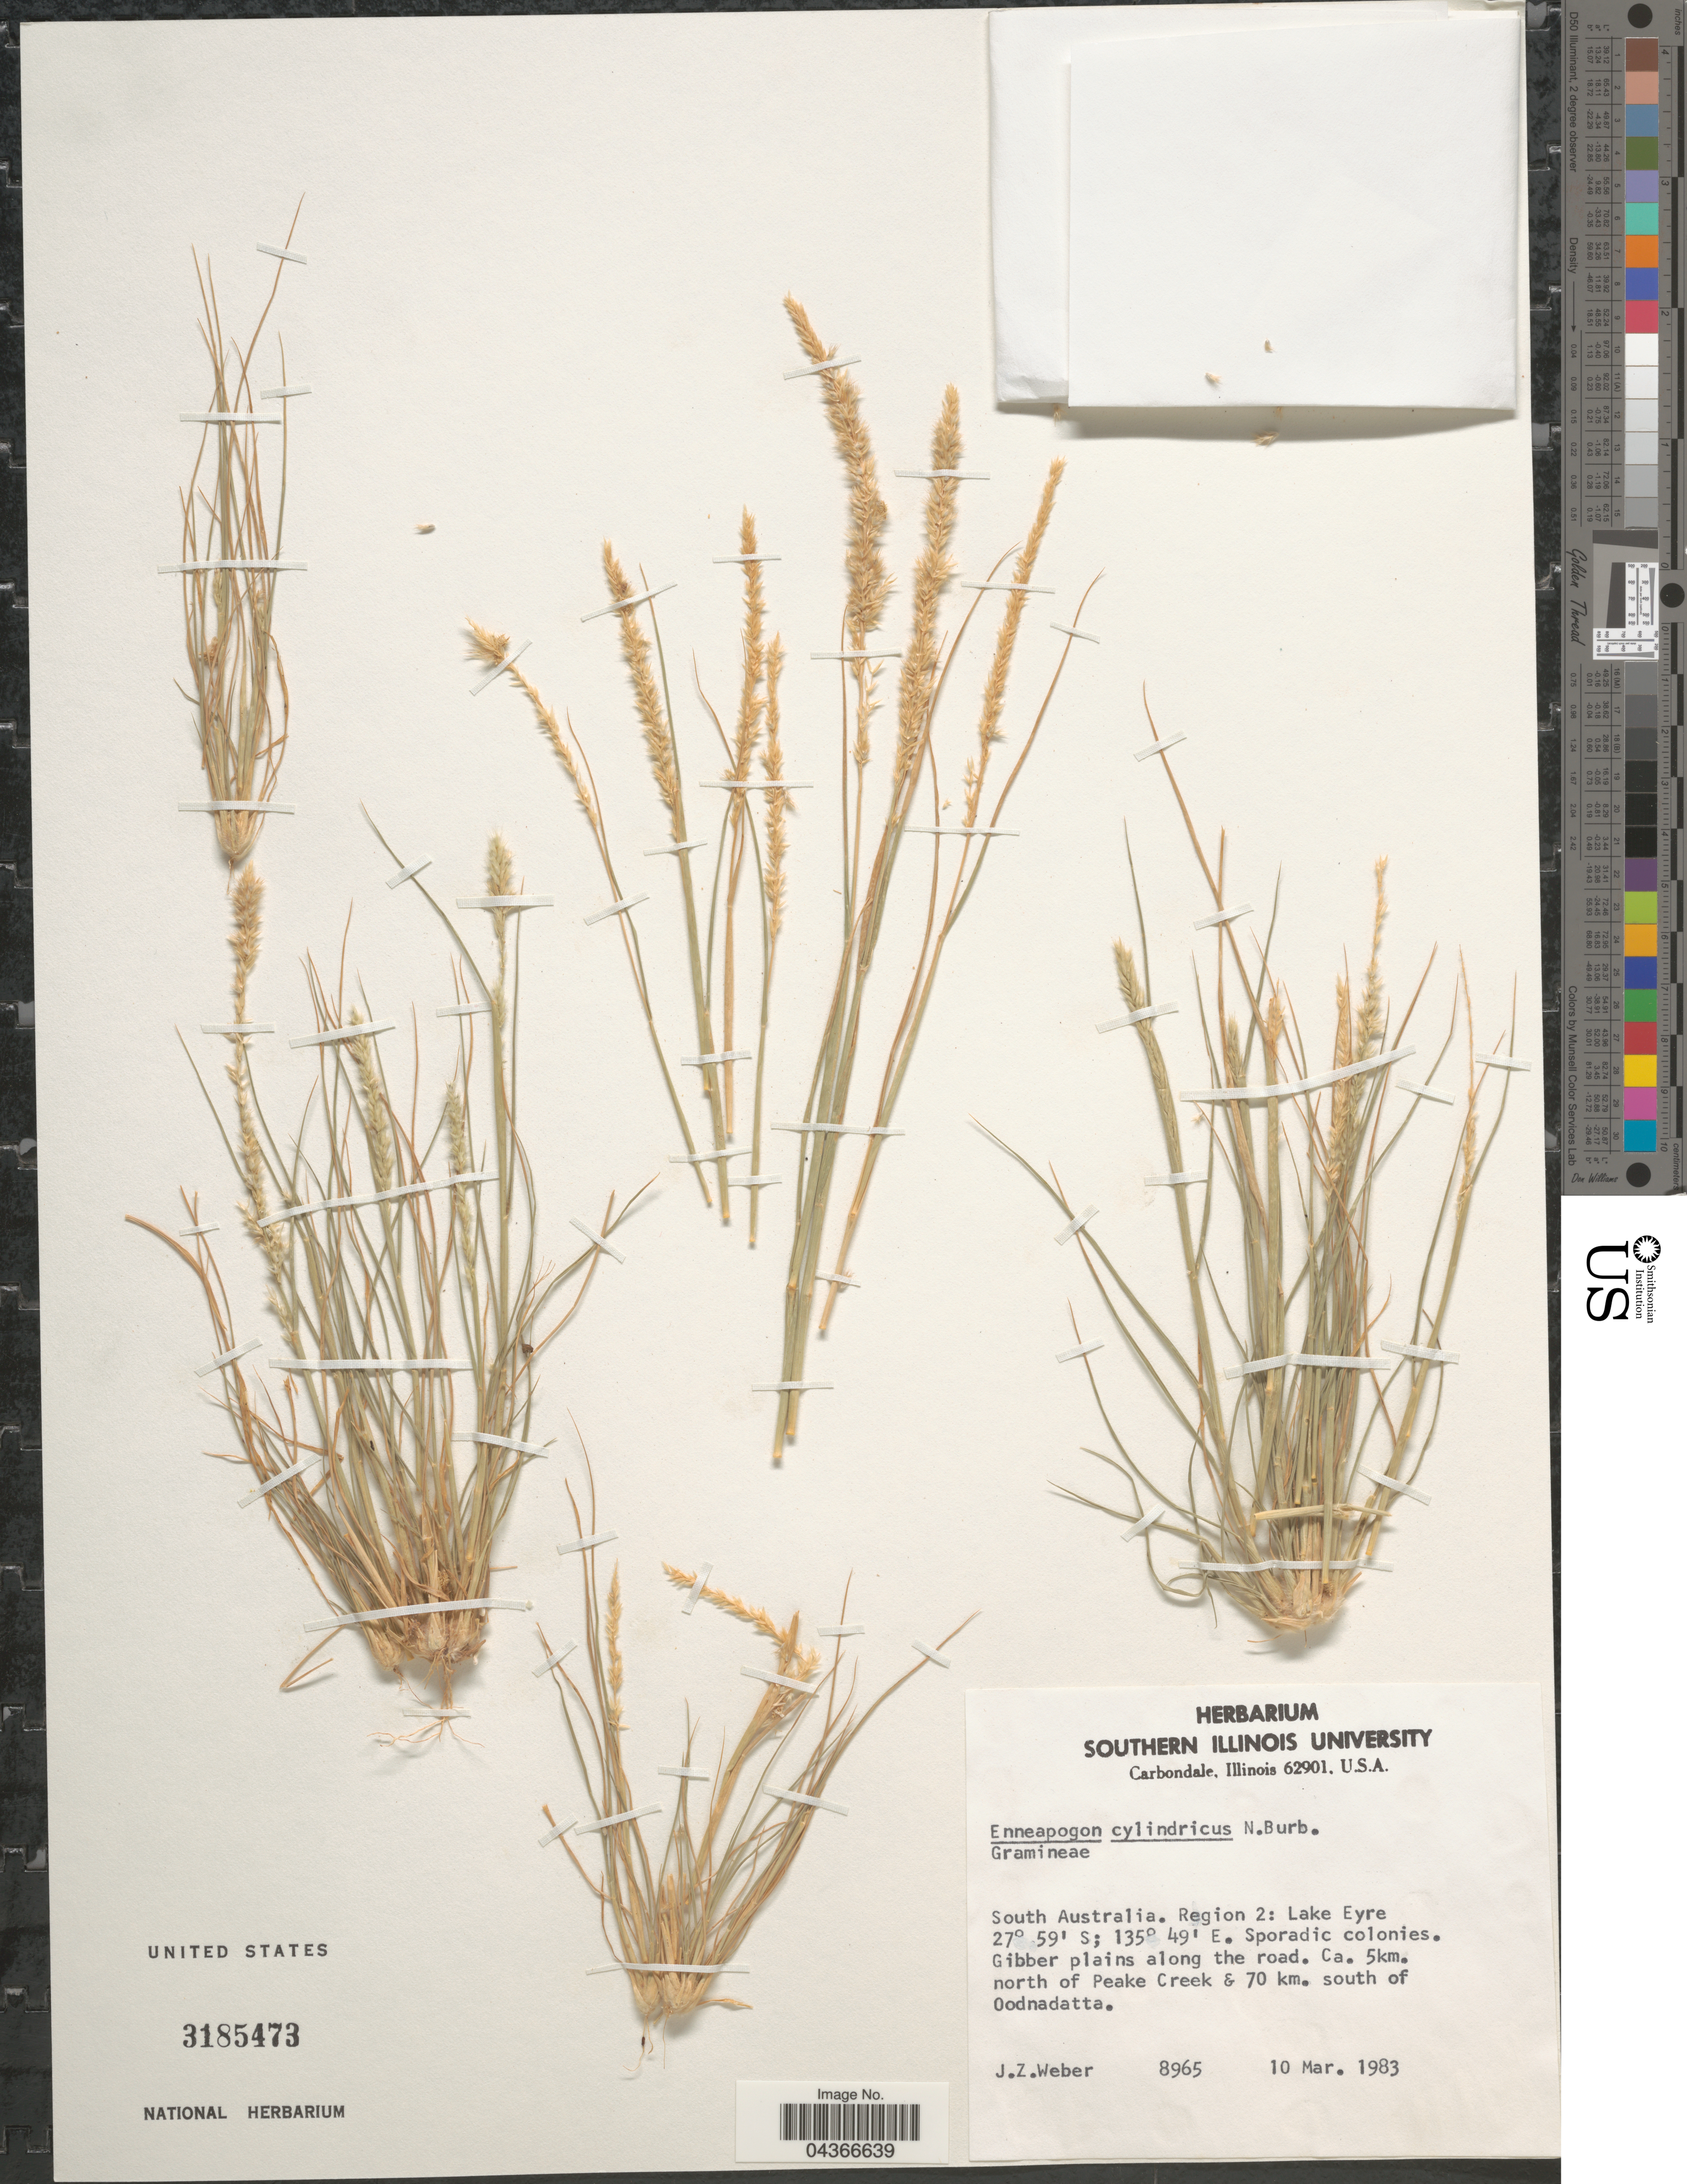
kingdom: Plantae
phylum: Tracheophyta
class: Liliopsida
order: Poales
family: Poaceae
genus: Enneapogon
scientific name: Enneapogon cylindricus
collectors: J.Z. Weber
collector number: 8965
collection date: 1983-03-10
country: Australia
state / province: South Australia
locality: Region 2: Lake Eyre. Gibber plains along the road. Ca. 5km. north of Peake Creek & 70 km. south of Oodnadatta.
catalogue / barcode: US 3185473